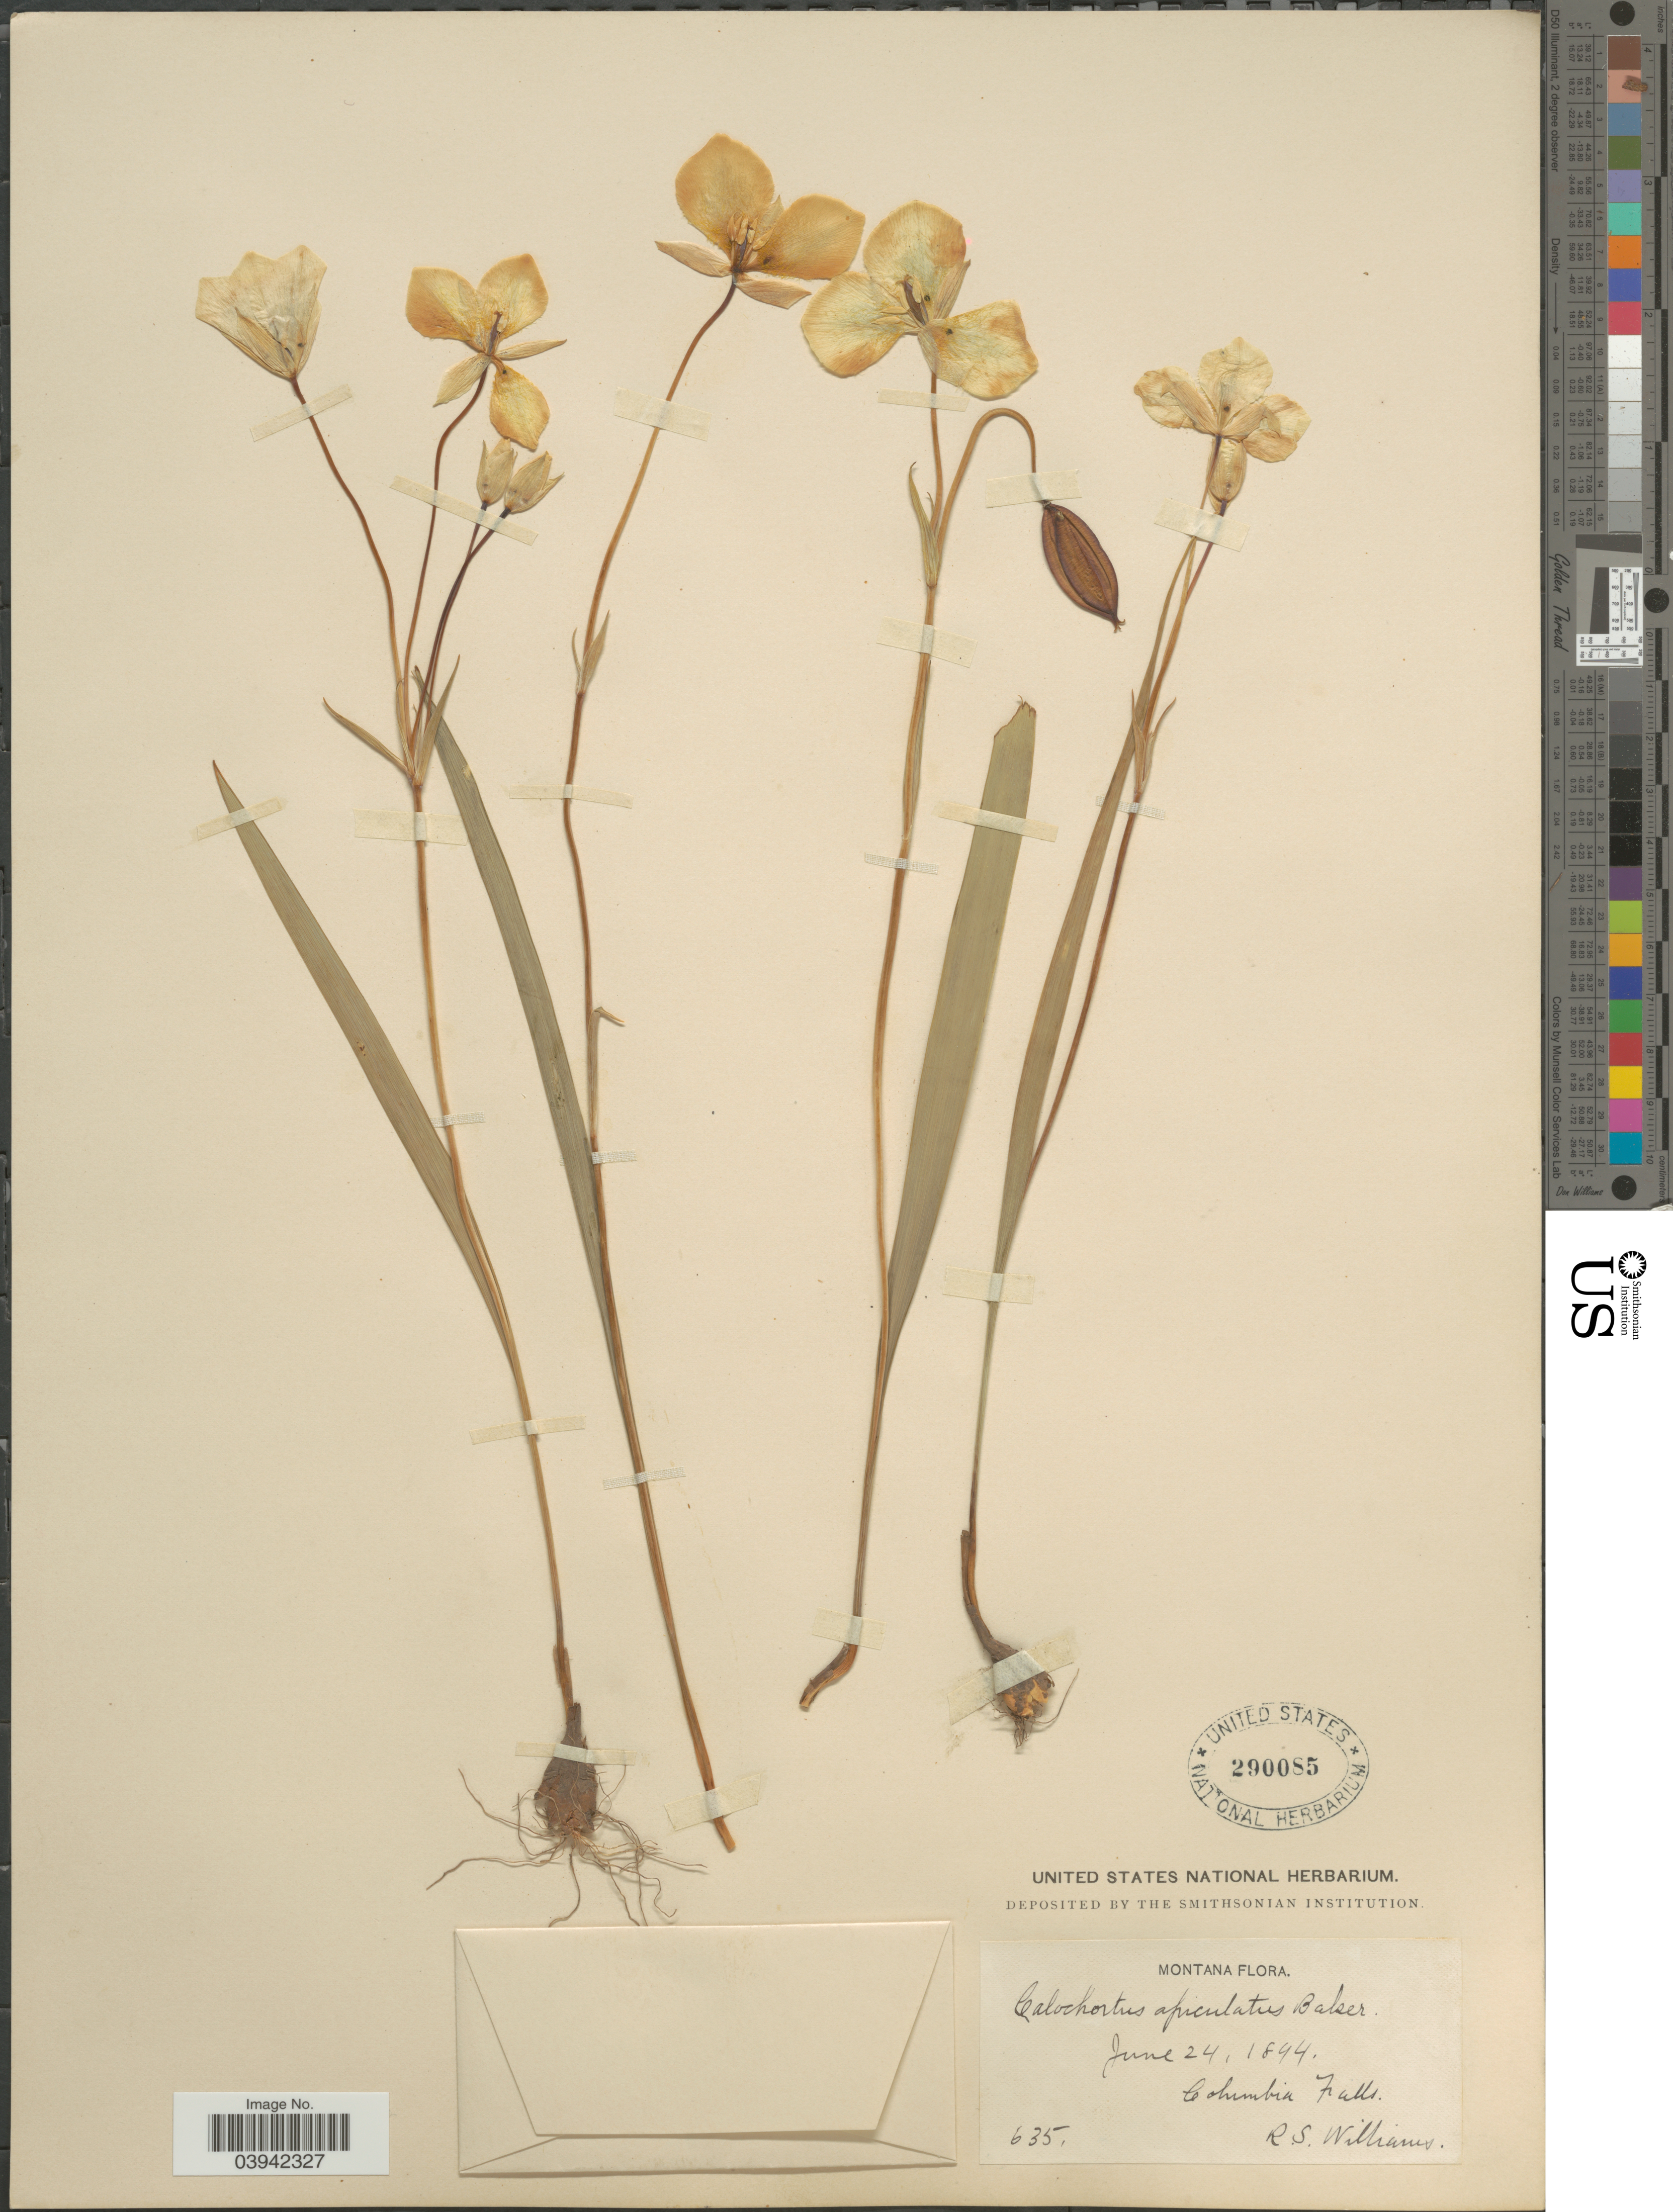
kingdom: Plantae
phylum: Tracheophyta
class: Liliopsida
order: Liliales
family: Liliaceae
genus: Calochortus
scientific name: Calochortus apiculatus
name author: Baker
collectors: R. S. Williams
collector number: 635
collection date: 1894-06-24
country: United States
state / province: Montana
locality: Columbia Falls.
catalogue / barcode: US 290085